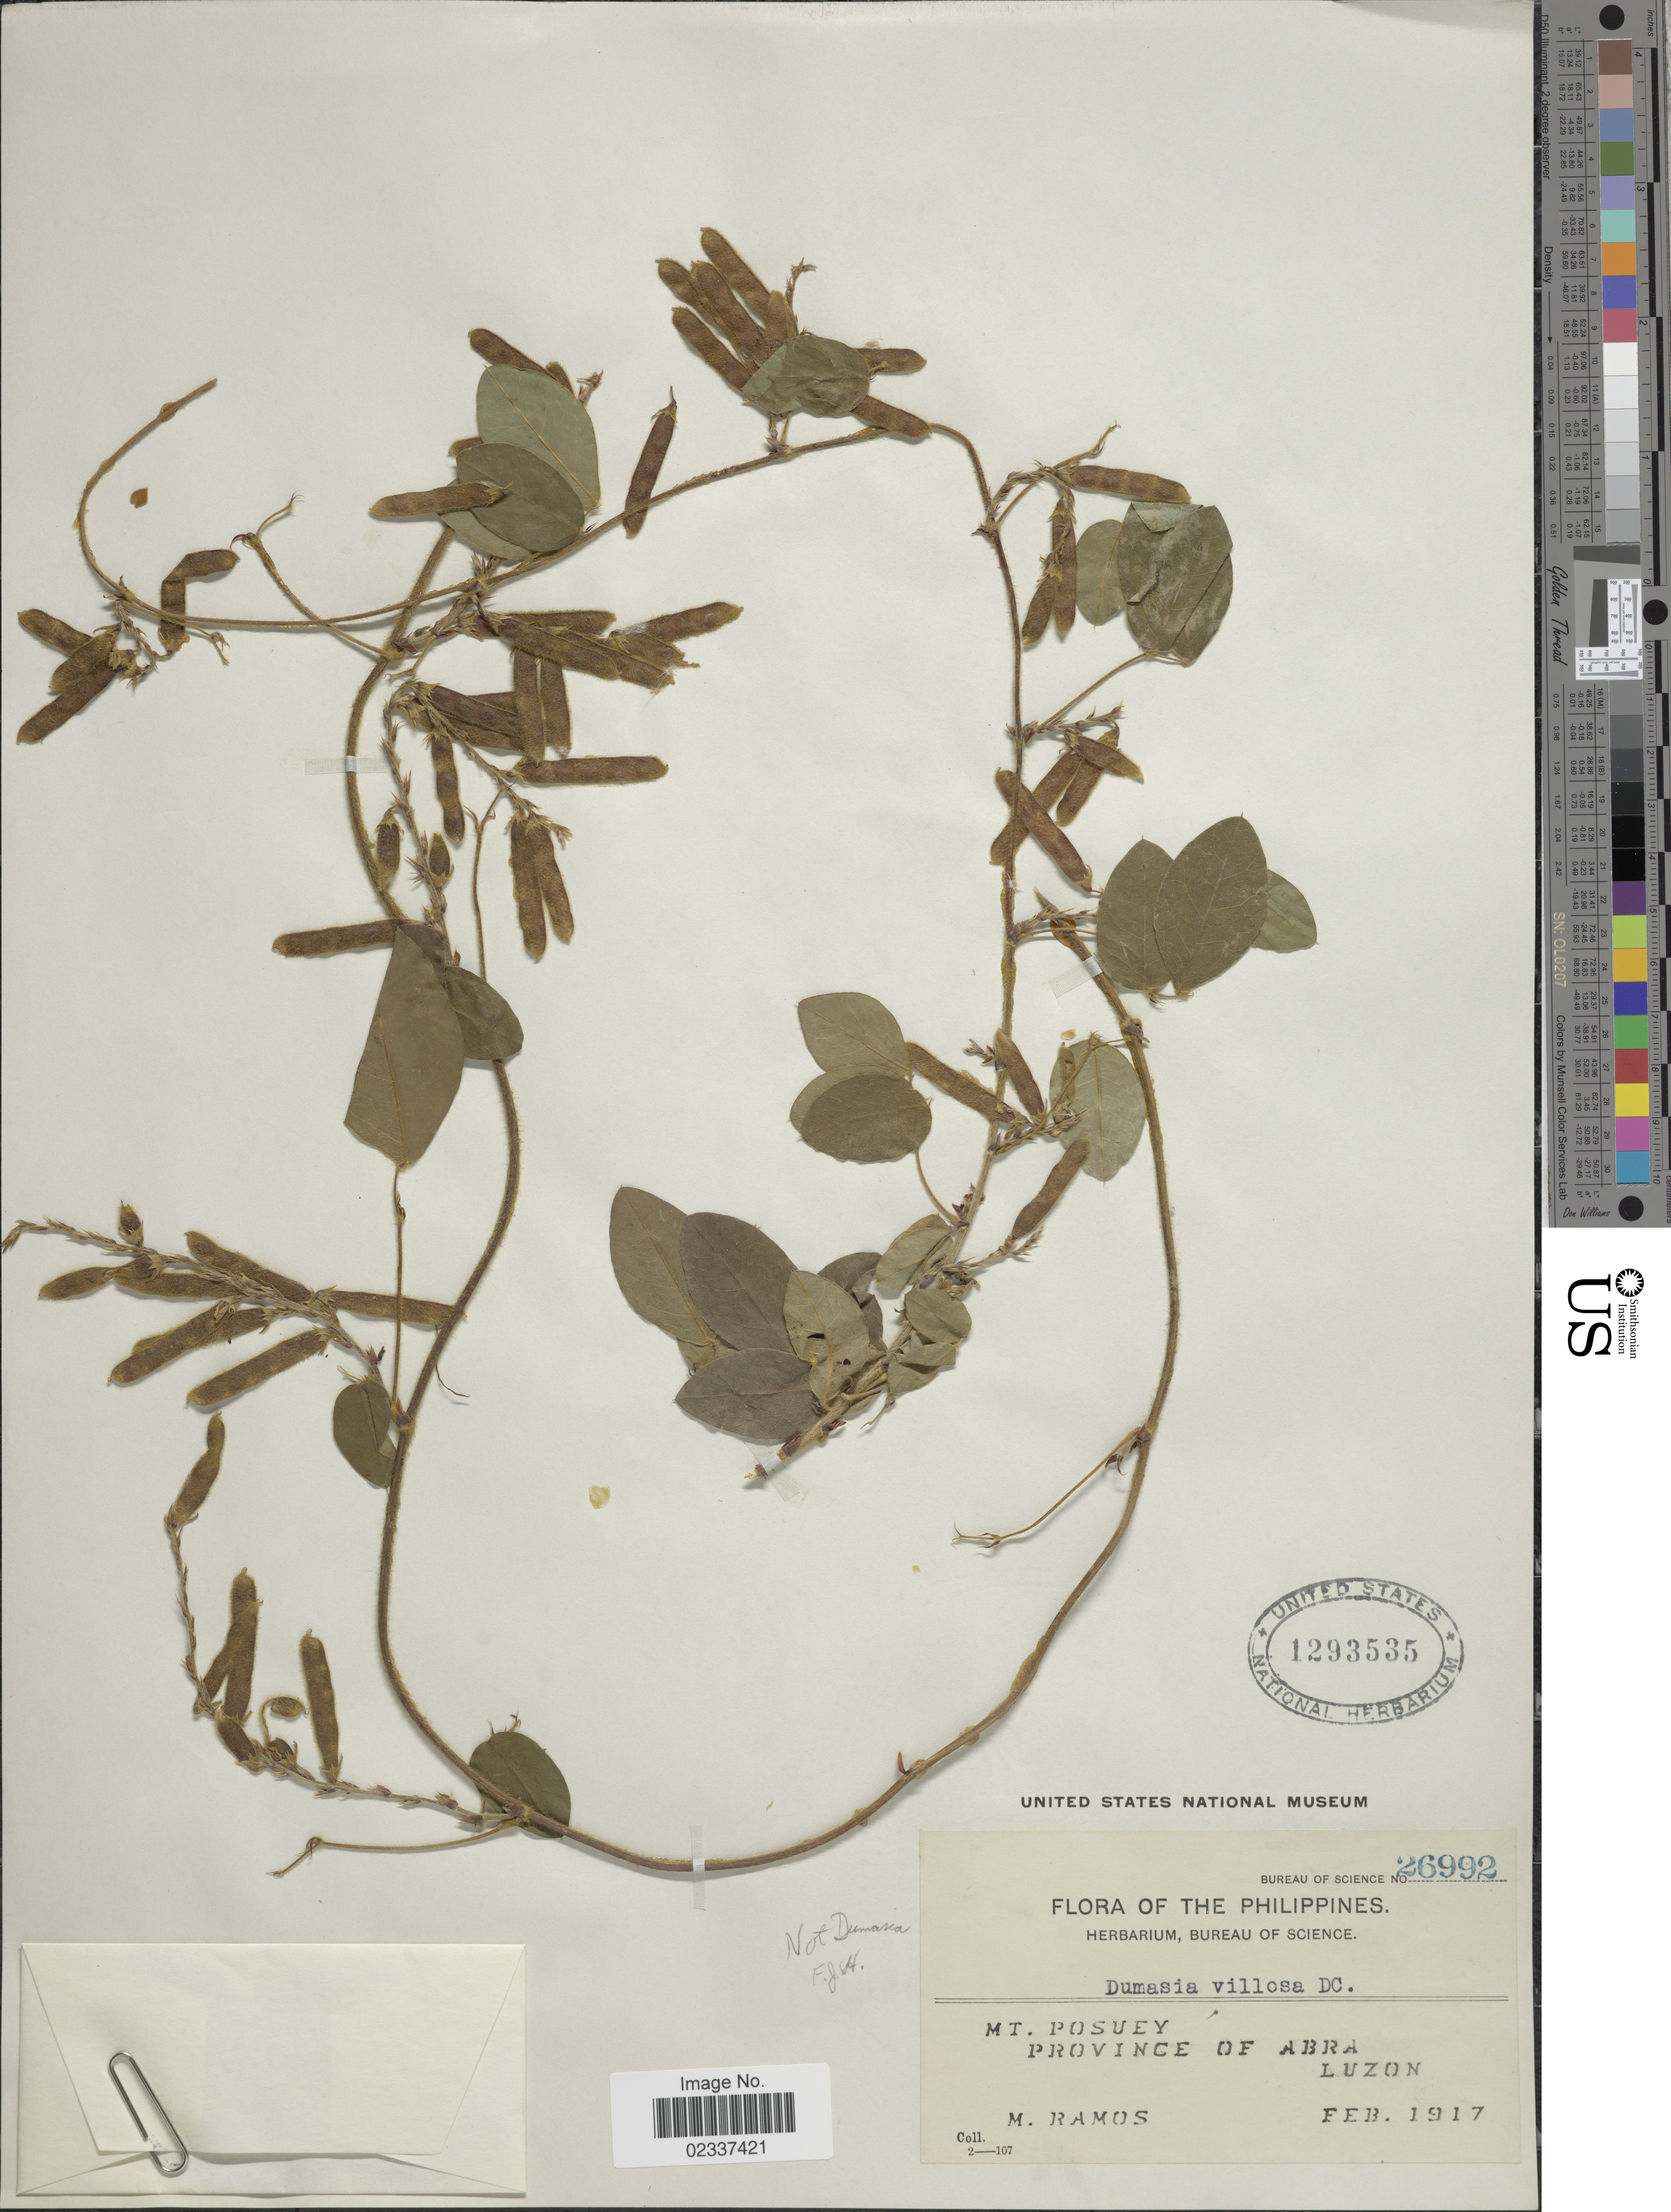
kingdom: Plantae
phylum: Tracheophyta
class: Magnoliopsida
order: Fabales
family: Fabaceae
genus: Shuteria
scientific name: Shuteria vestita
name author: Wight & Arn.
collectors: M. Ramos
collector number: Bureau of Science 26992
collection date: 1917-02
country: Philippines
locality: Mt. Posuey, Province of Abra, Luzon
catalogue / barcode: US 1293535